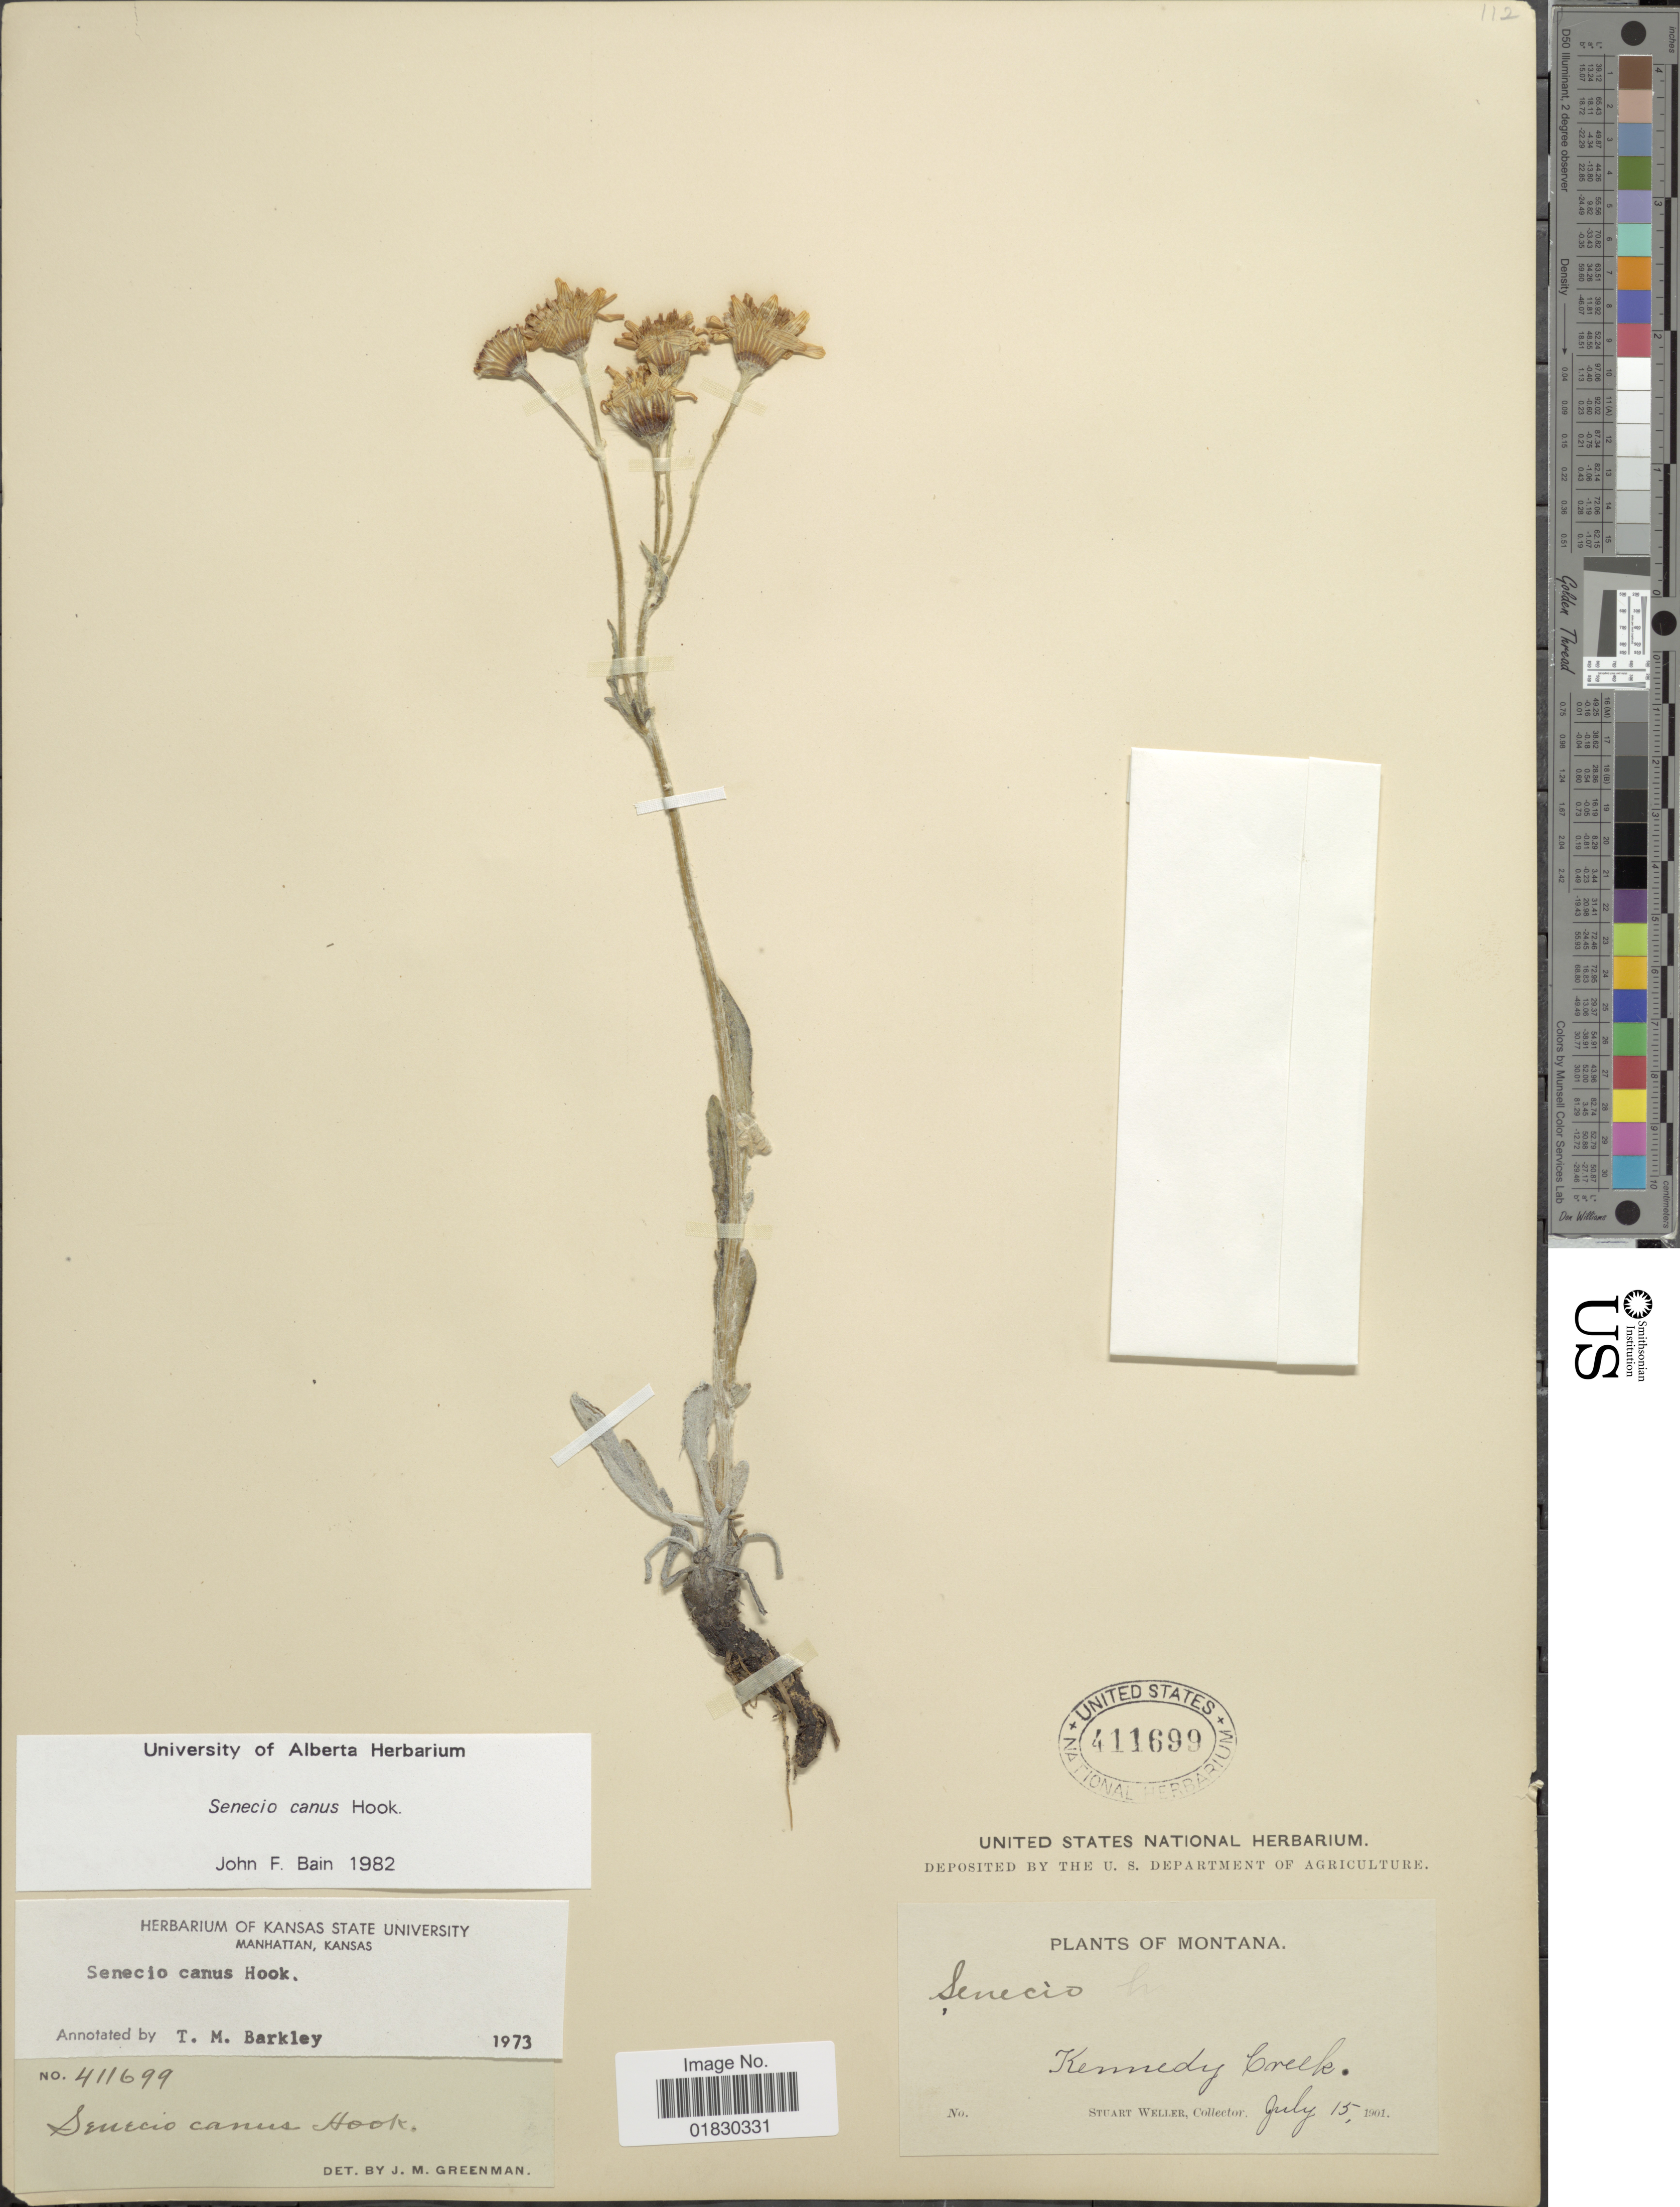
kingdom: Plantae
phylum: Tracheophyta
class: Magnoliopsida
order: Asterales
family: Asteraceae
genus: Packera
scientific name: Packera cana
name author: (Hook.) W.A. Weber & Á. Löve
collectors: S. Weller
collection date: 1901-07-15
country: United States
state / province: Montana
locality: Kennedy Creek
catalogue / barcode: US 411699